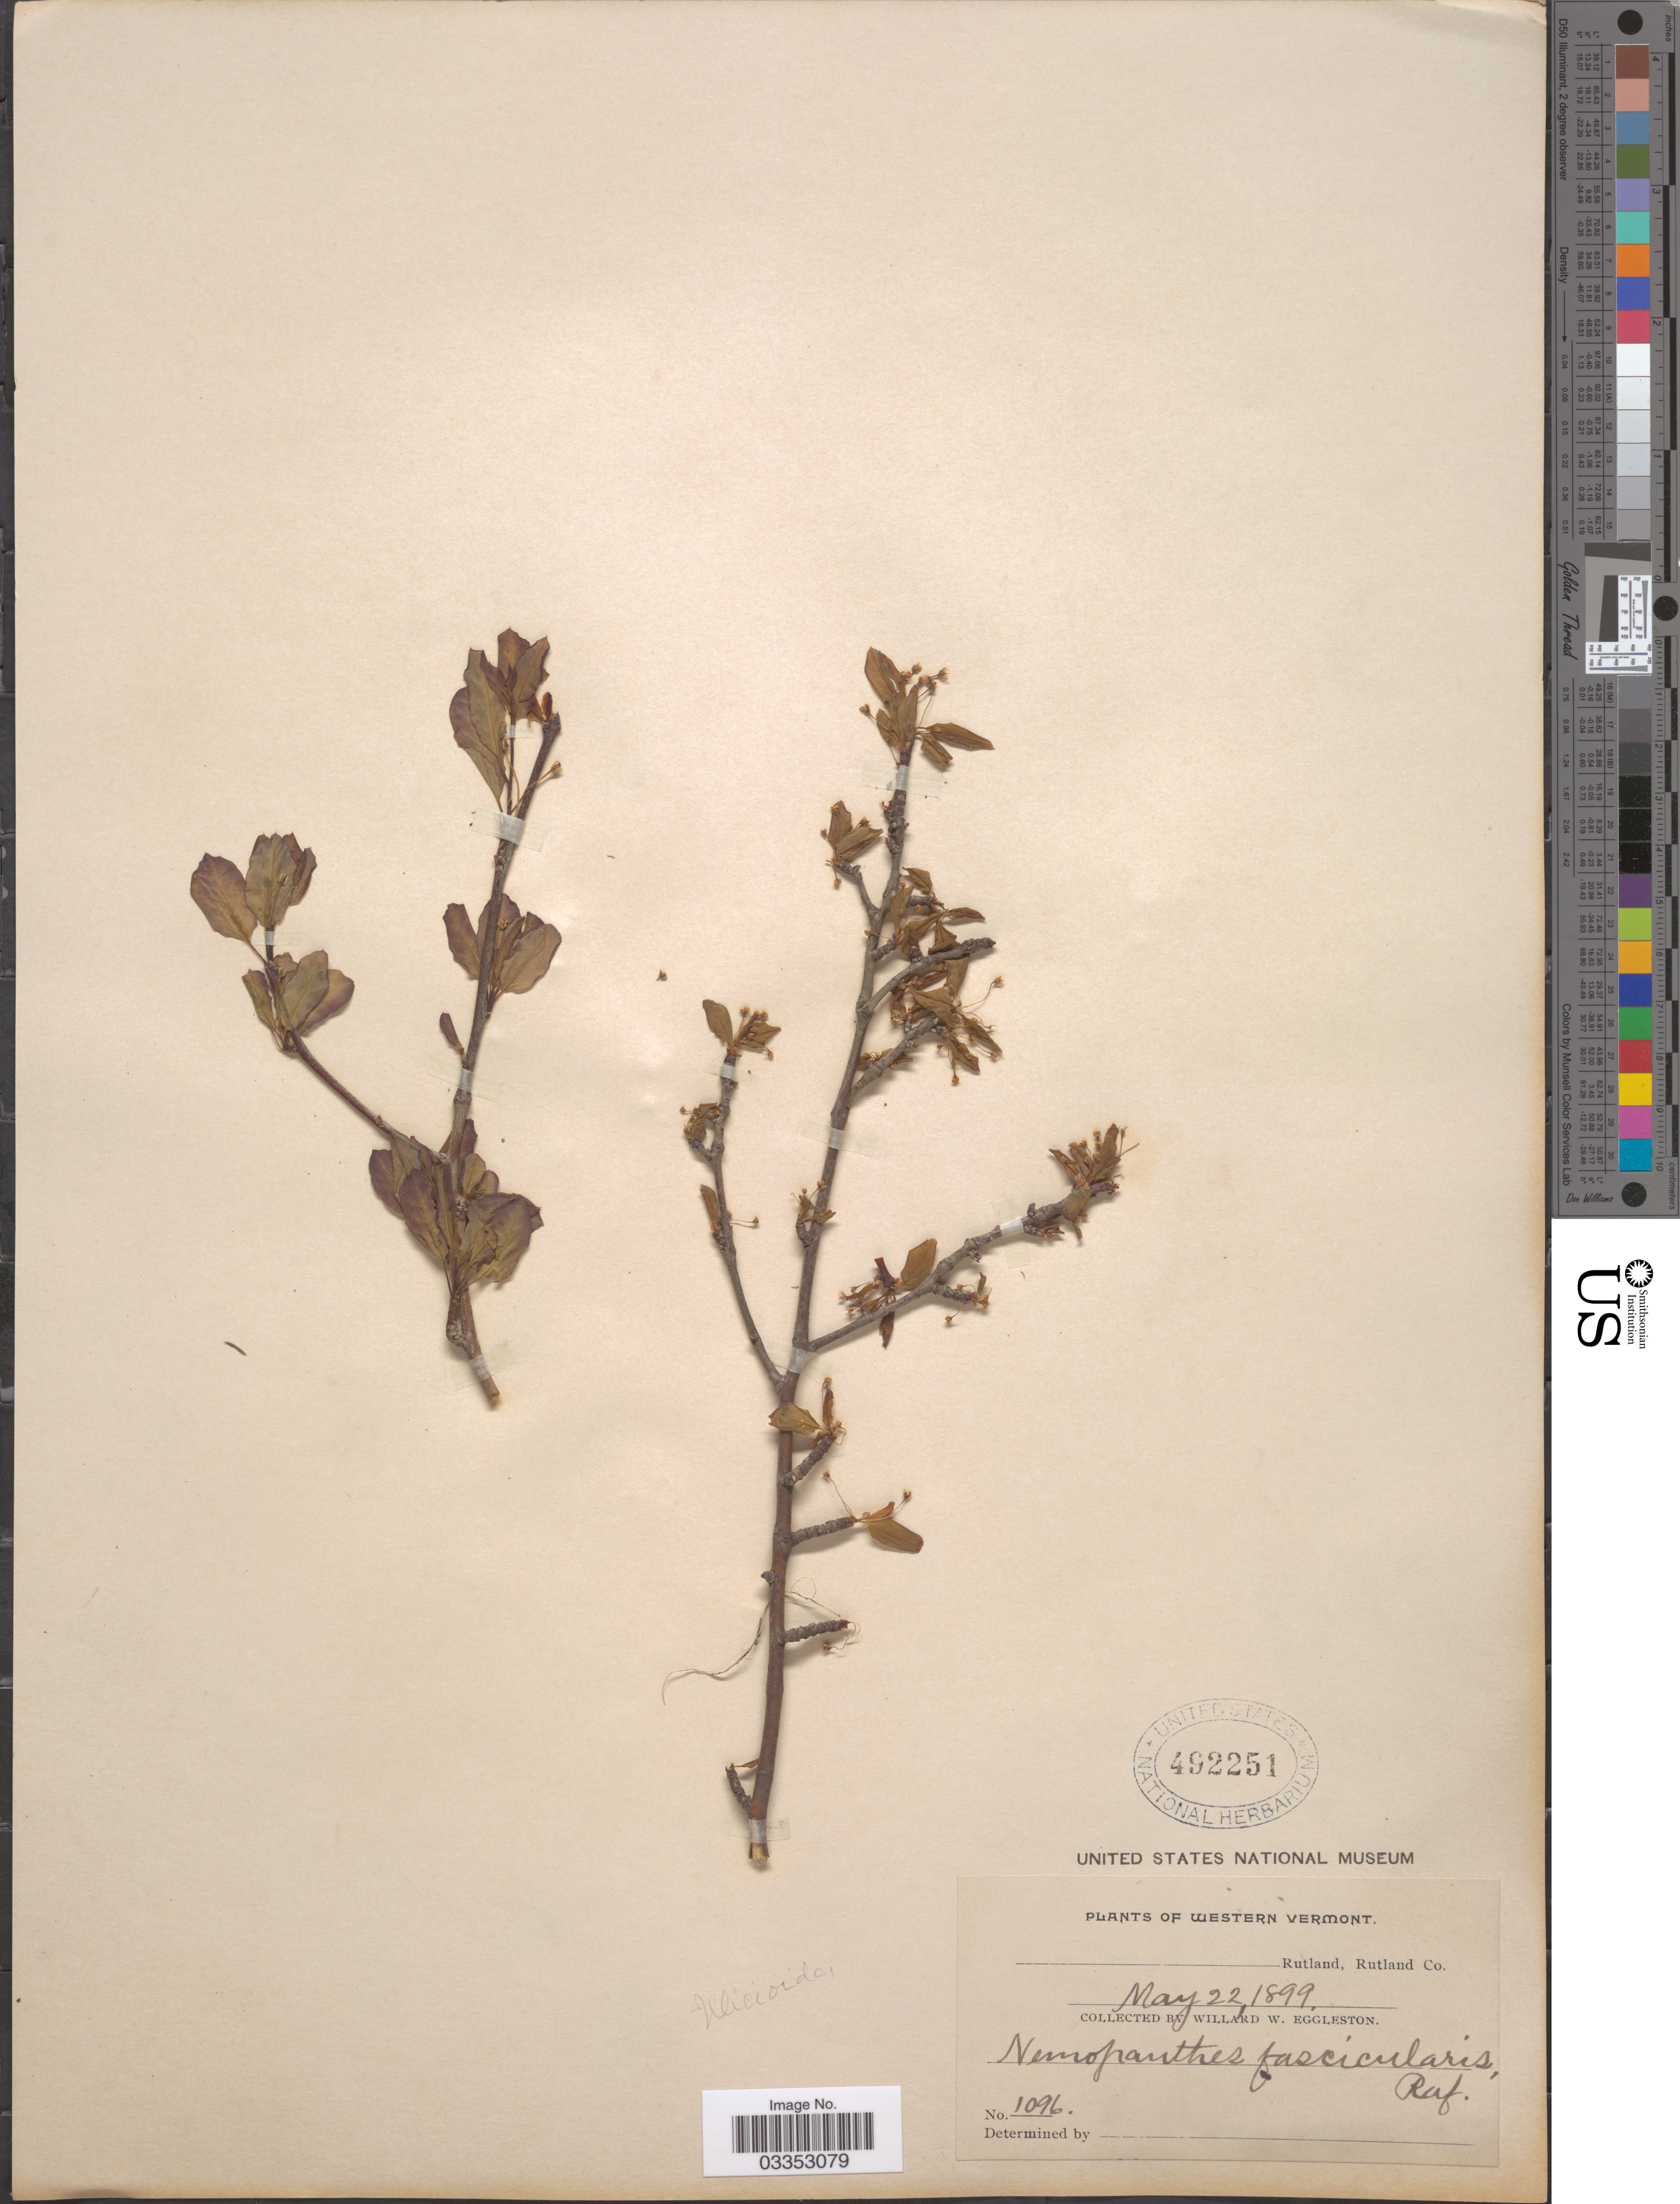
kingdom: Plantae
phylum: Tracheophyta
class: Magnoliopsida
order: Aquifoliales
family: Aquifoliaceae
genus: Nemopanthus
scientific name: Nemopanthus mucronatus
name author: (L.) Trel.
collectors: W. W. Eggleston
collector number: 1096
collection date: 1899-05-22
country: United States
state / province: Vermont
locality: Western Vermont. Rutland, Rutland Co.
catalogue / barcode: US 492251